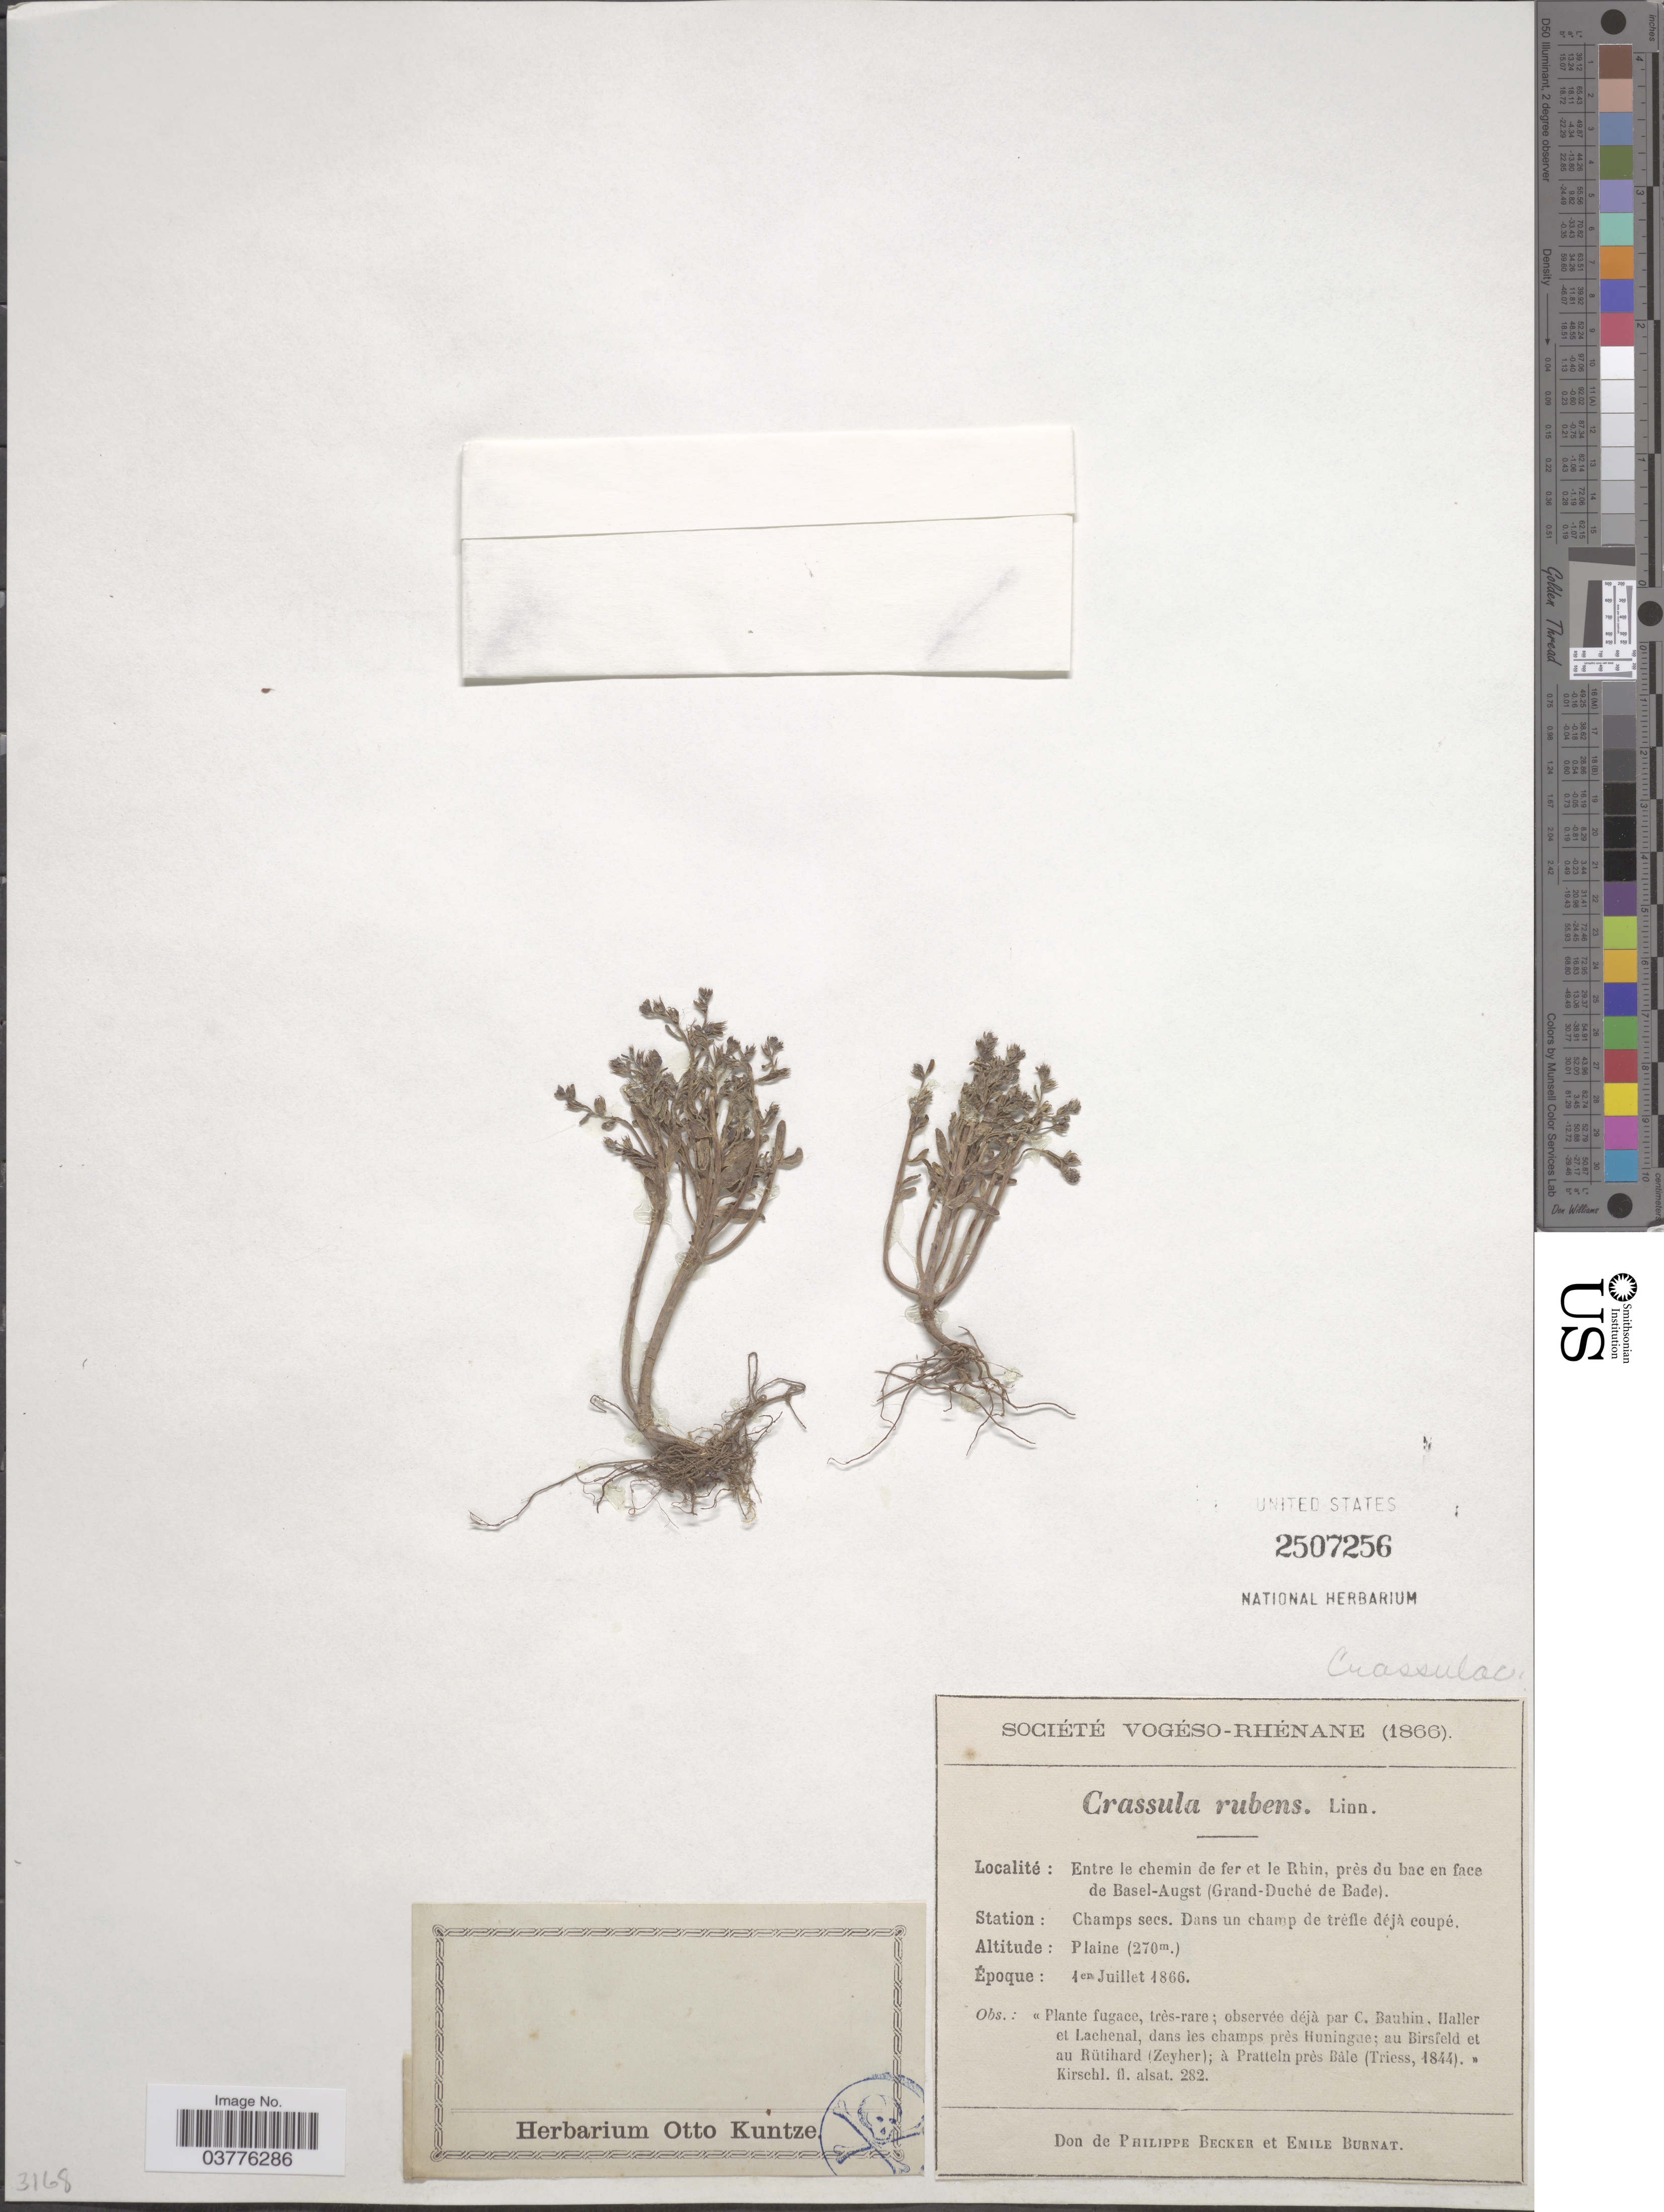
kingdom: Plantae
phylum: Tracheophyta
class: Magnoliopsida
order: Saxifragales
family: Crassulaceae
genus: Crassula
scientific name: Crassula rubens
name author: (L.) L.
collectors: P. Becker & E. Burnat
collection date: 1866-07-01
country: Switzerland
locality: Entre le chemin de fer et le Rhin, près du bac en face de Basel-Augst (Grand-Duché de Bade).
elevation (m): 270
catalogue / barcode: US 2507256